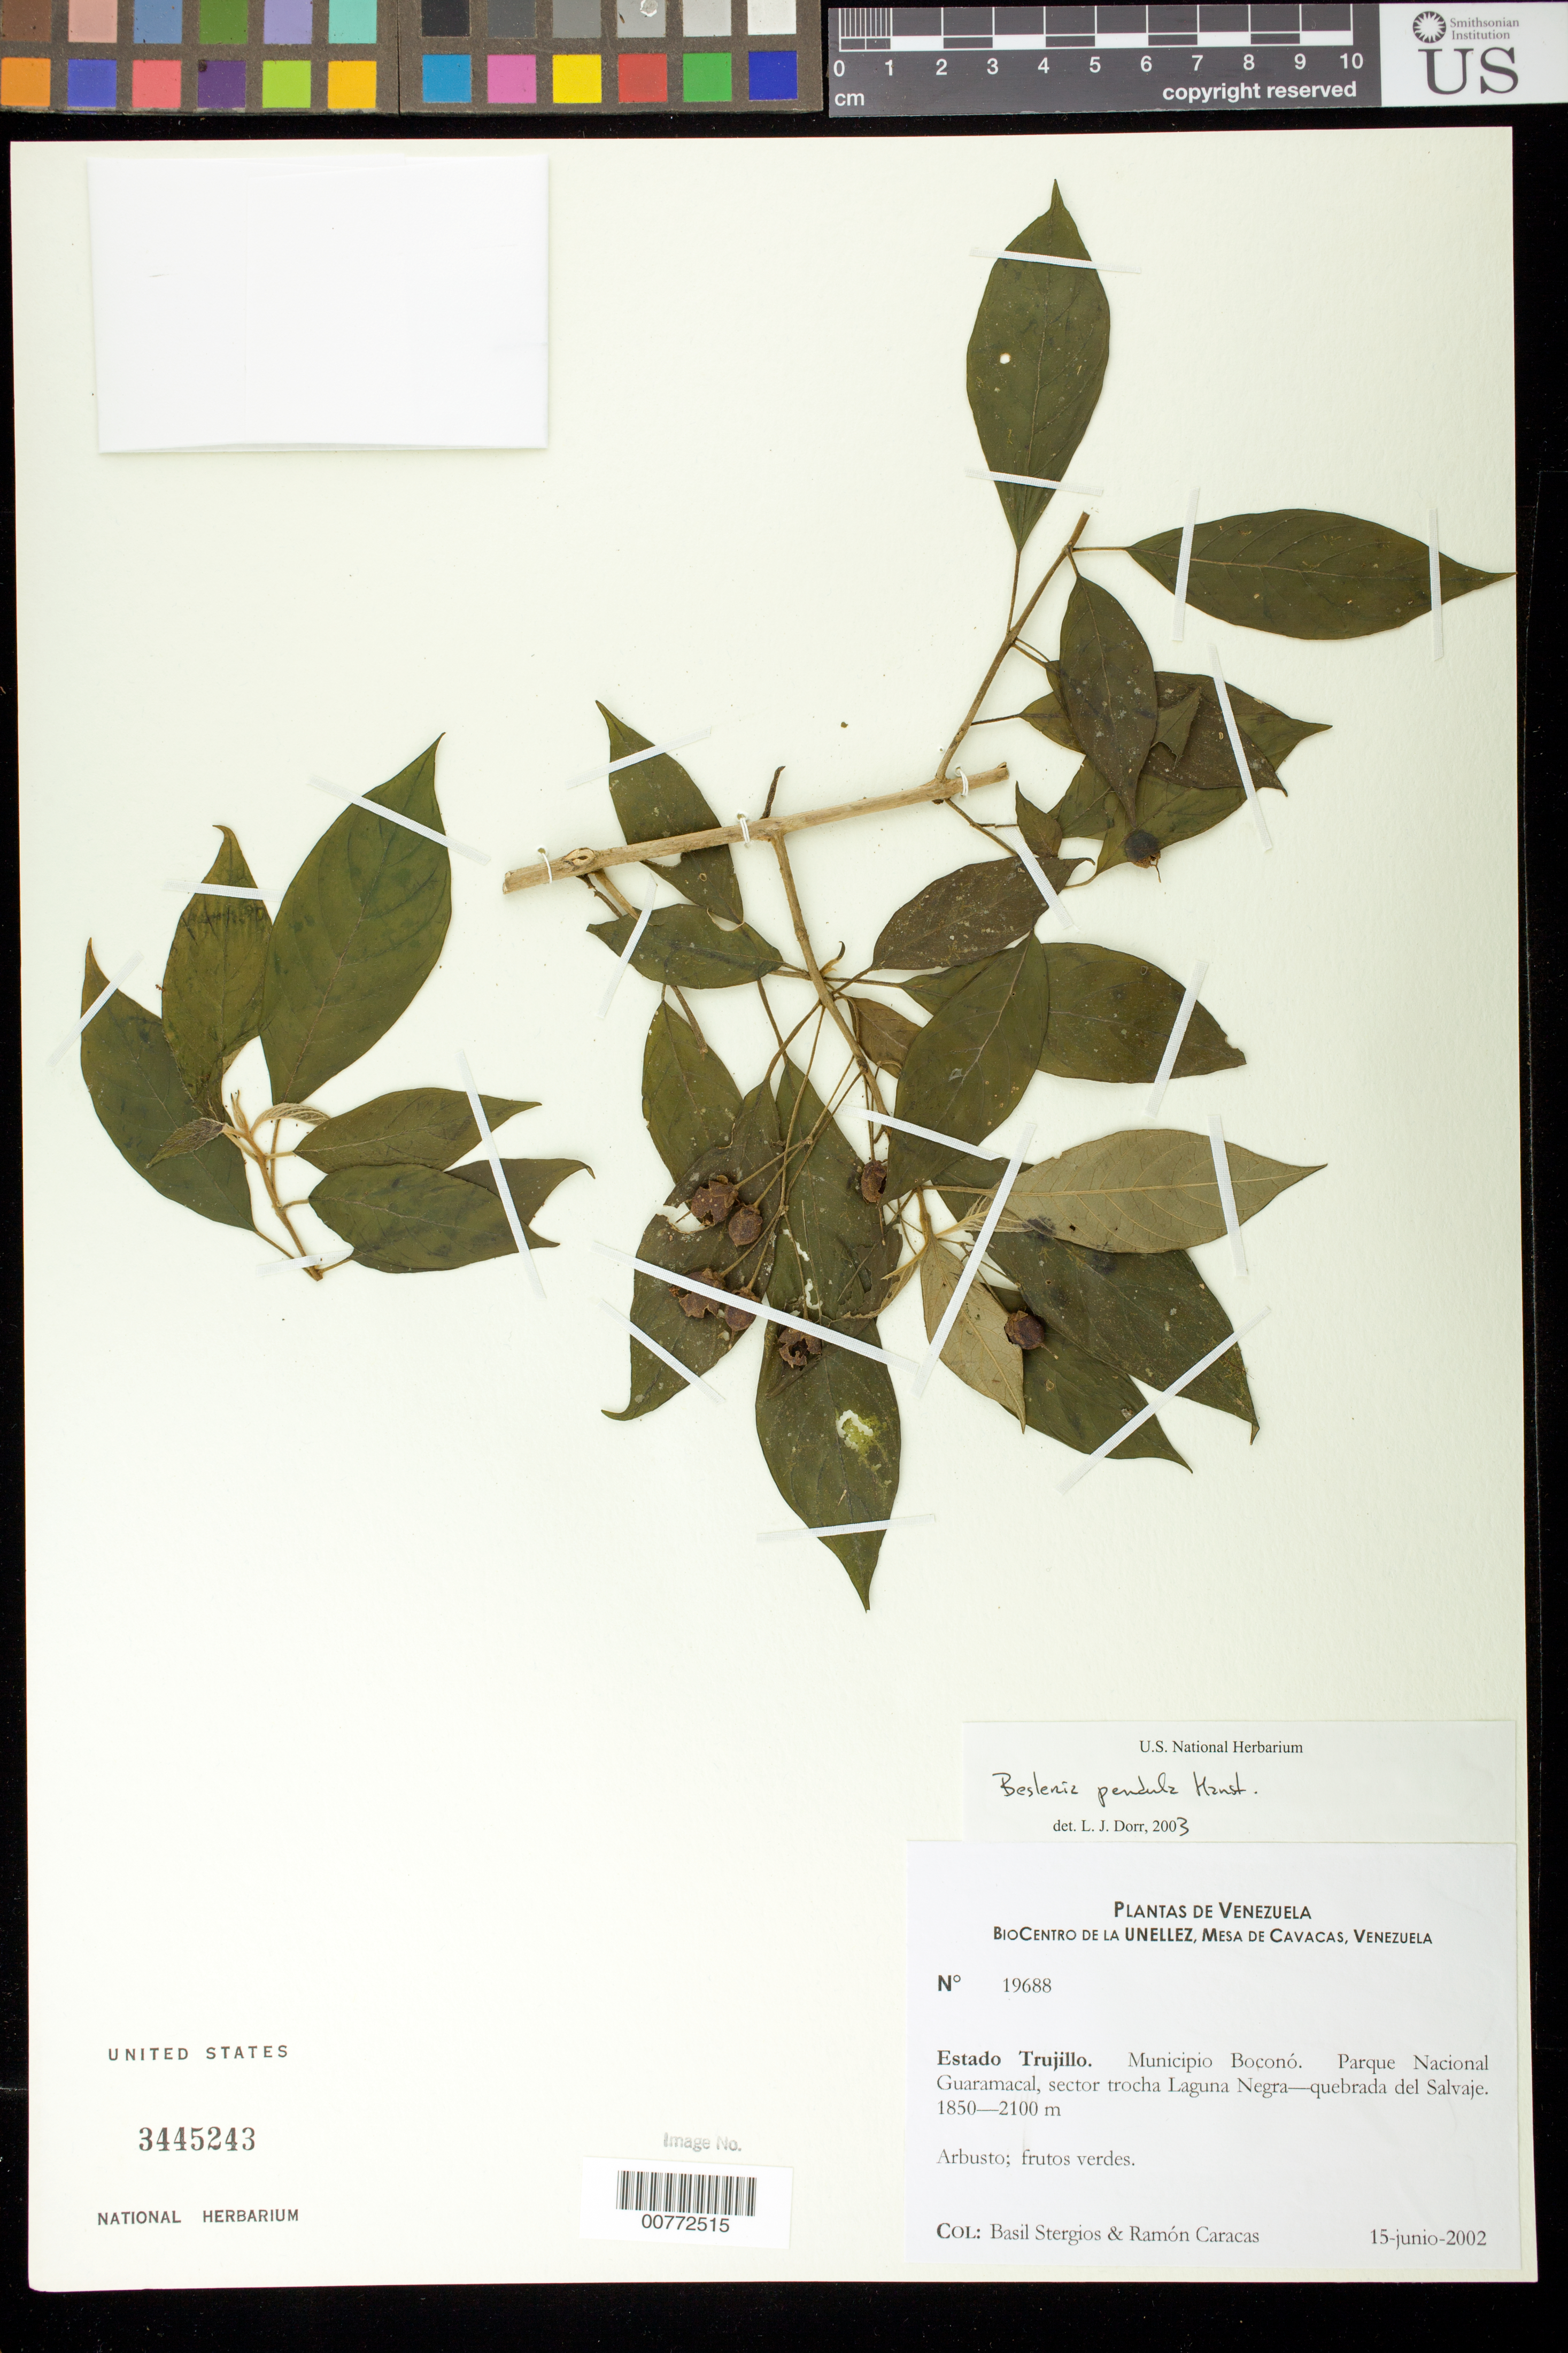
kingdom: Plantae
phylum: Tracheophyta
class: Magnoliopsida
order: Lamiales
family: Gesneriaceae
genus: Besleria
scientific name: Besleria pendula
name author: Hanst.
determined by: Dorr, L. J., (BOT), Smithsonian Institution - National Museum of Natural History (UNITED STATES)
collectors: B. G. Stergios & R. Caracas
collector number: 19688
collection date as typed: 15 Jun 2002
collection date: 2002-06-15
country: Venezuela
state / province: Trujillo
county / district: Boconó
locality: Parque Nacional Guaramacal, sector quebrada del Salvaje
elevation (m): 1850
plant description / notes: PORT, US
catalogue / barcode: US 3445243